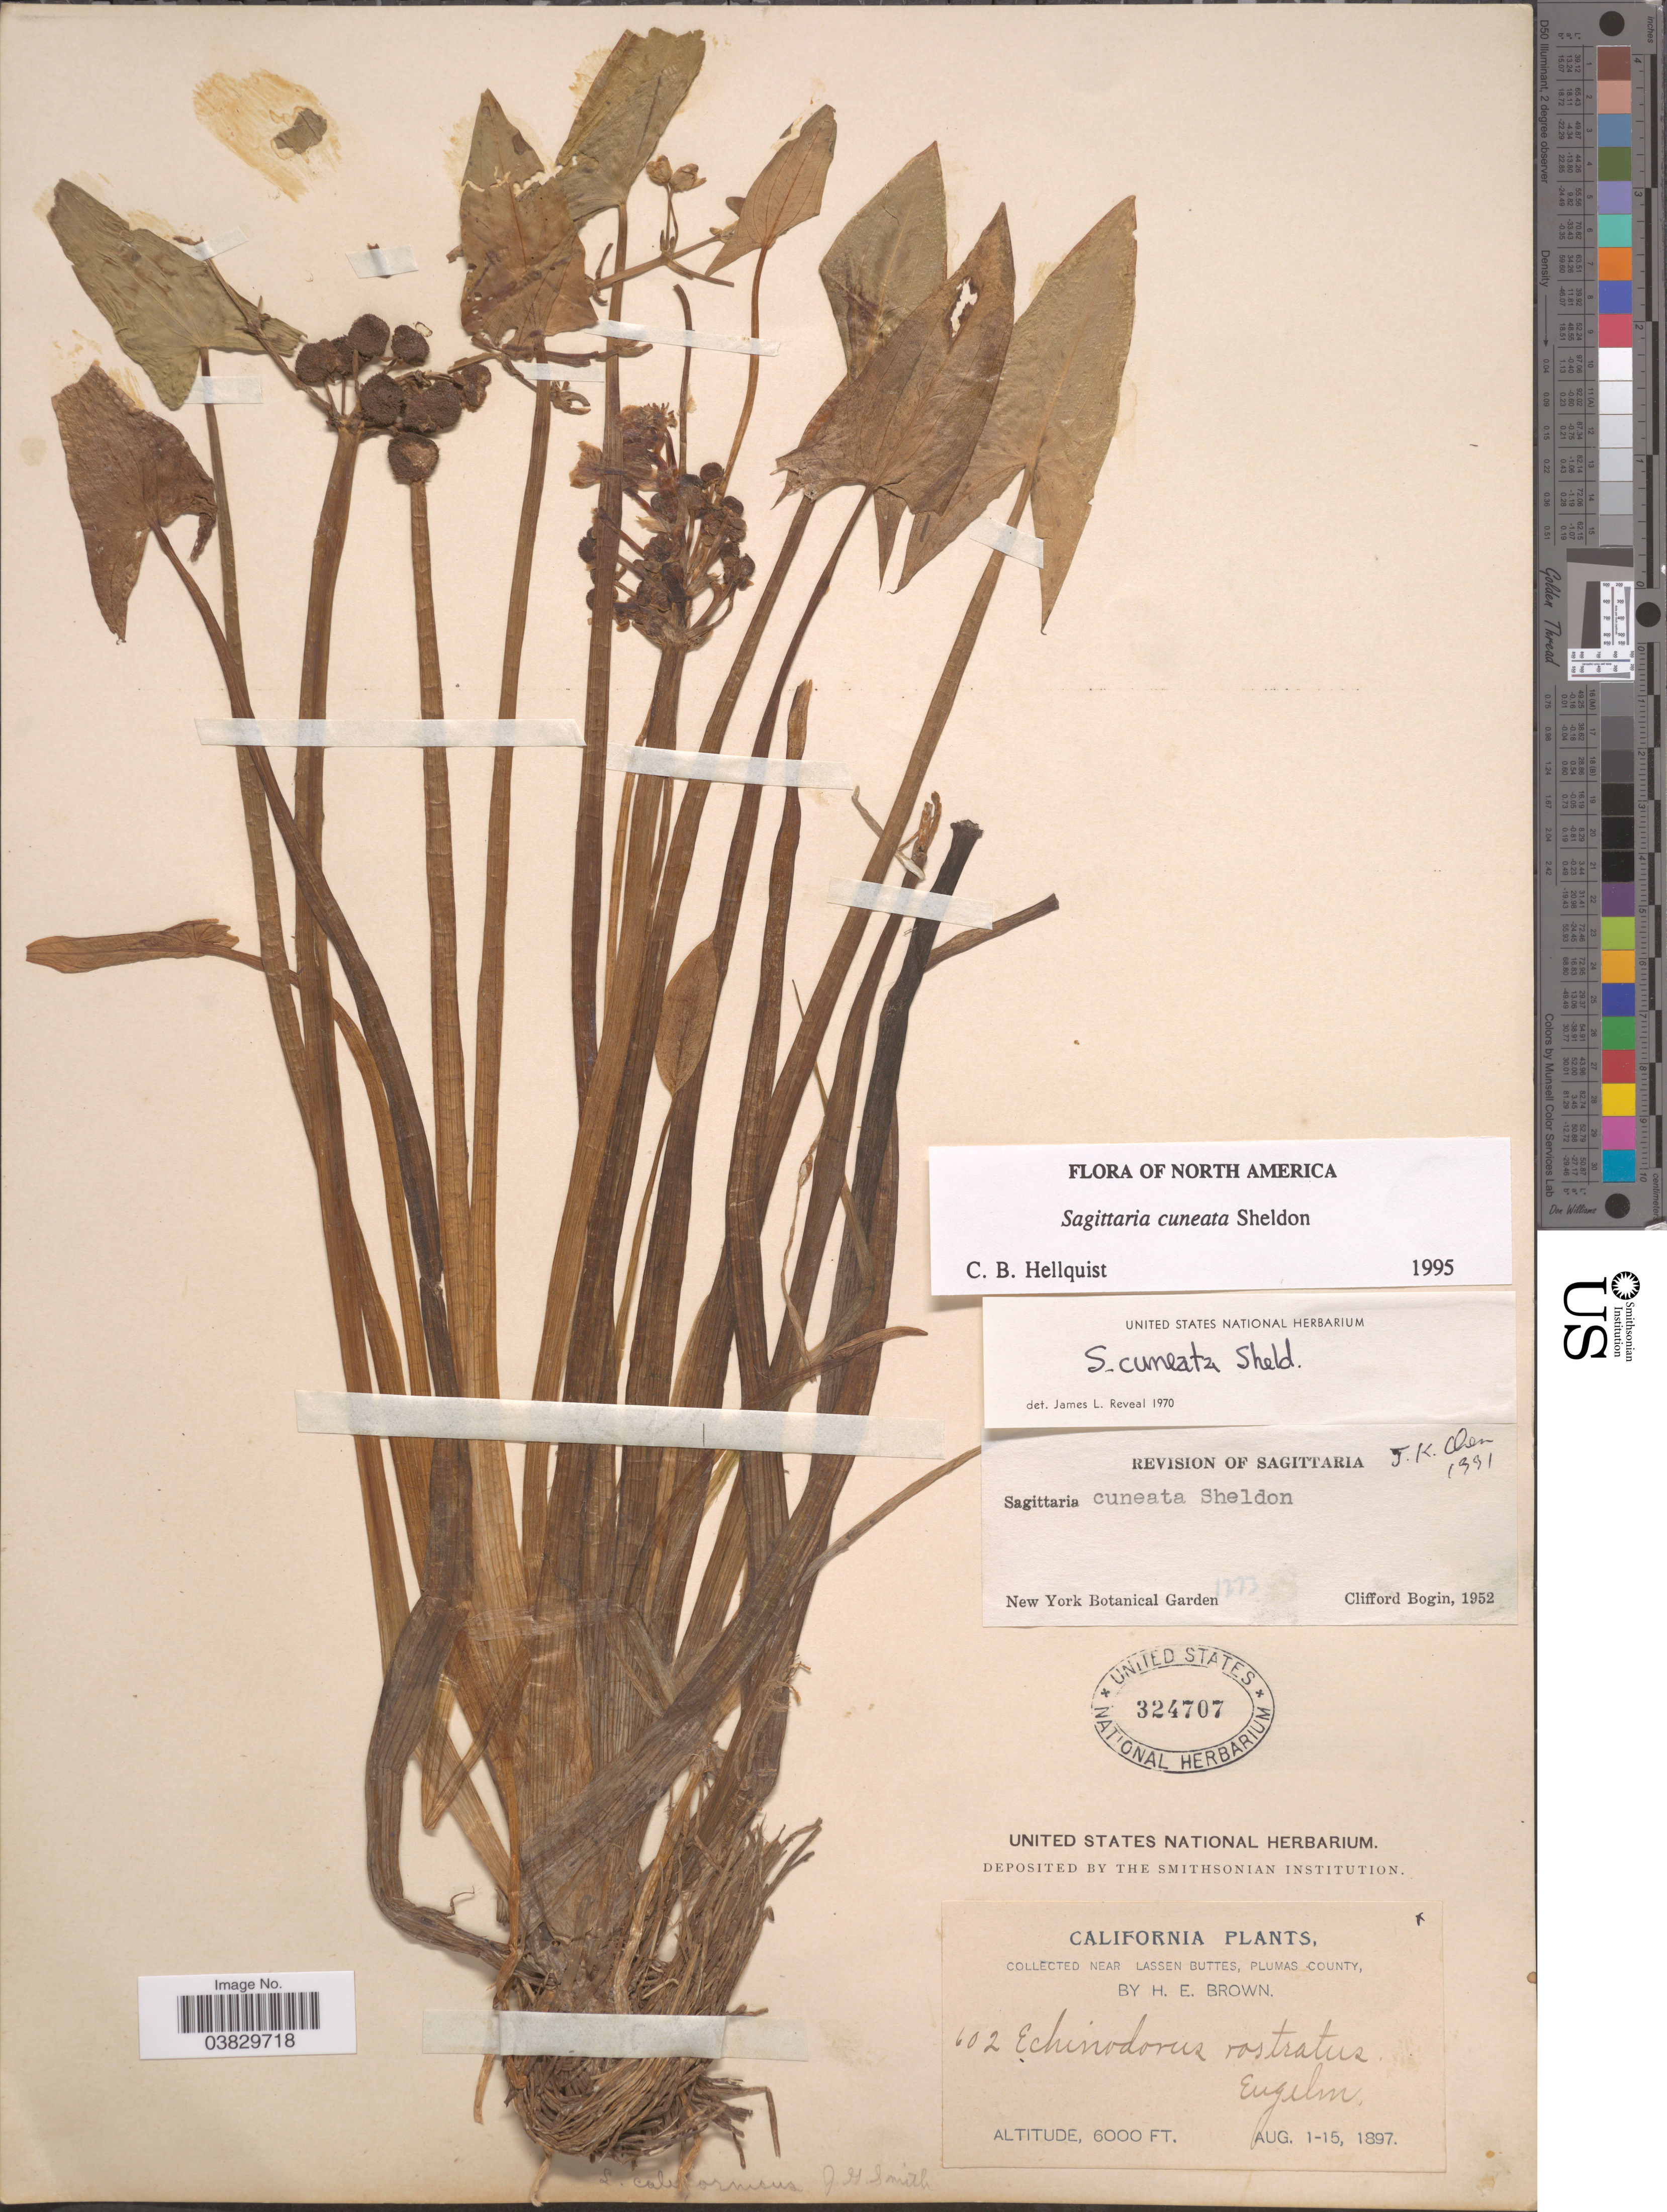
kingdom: Plantae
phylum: Tracheophyta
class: Liliopsida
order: Alismatales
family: Alismataceae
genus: Sagittaria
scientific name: Sagittaria cuneata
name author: E. Sheld.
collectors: H. E. Brown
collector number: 602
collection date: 1897-08-01/1897-08-15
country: United States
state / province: California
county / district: Plumas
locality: Near Lassen Buttes, Plumas County.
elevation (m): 1829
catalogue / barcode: US 324707